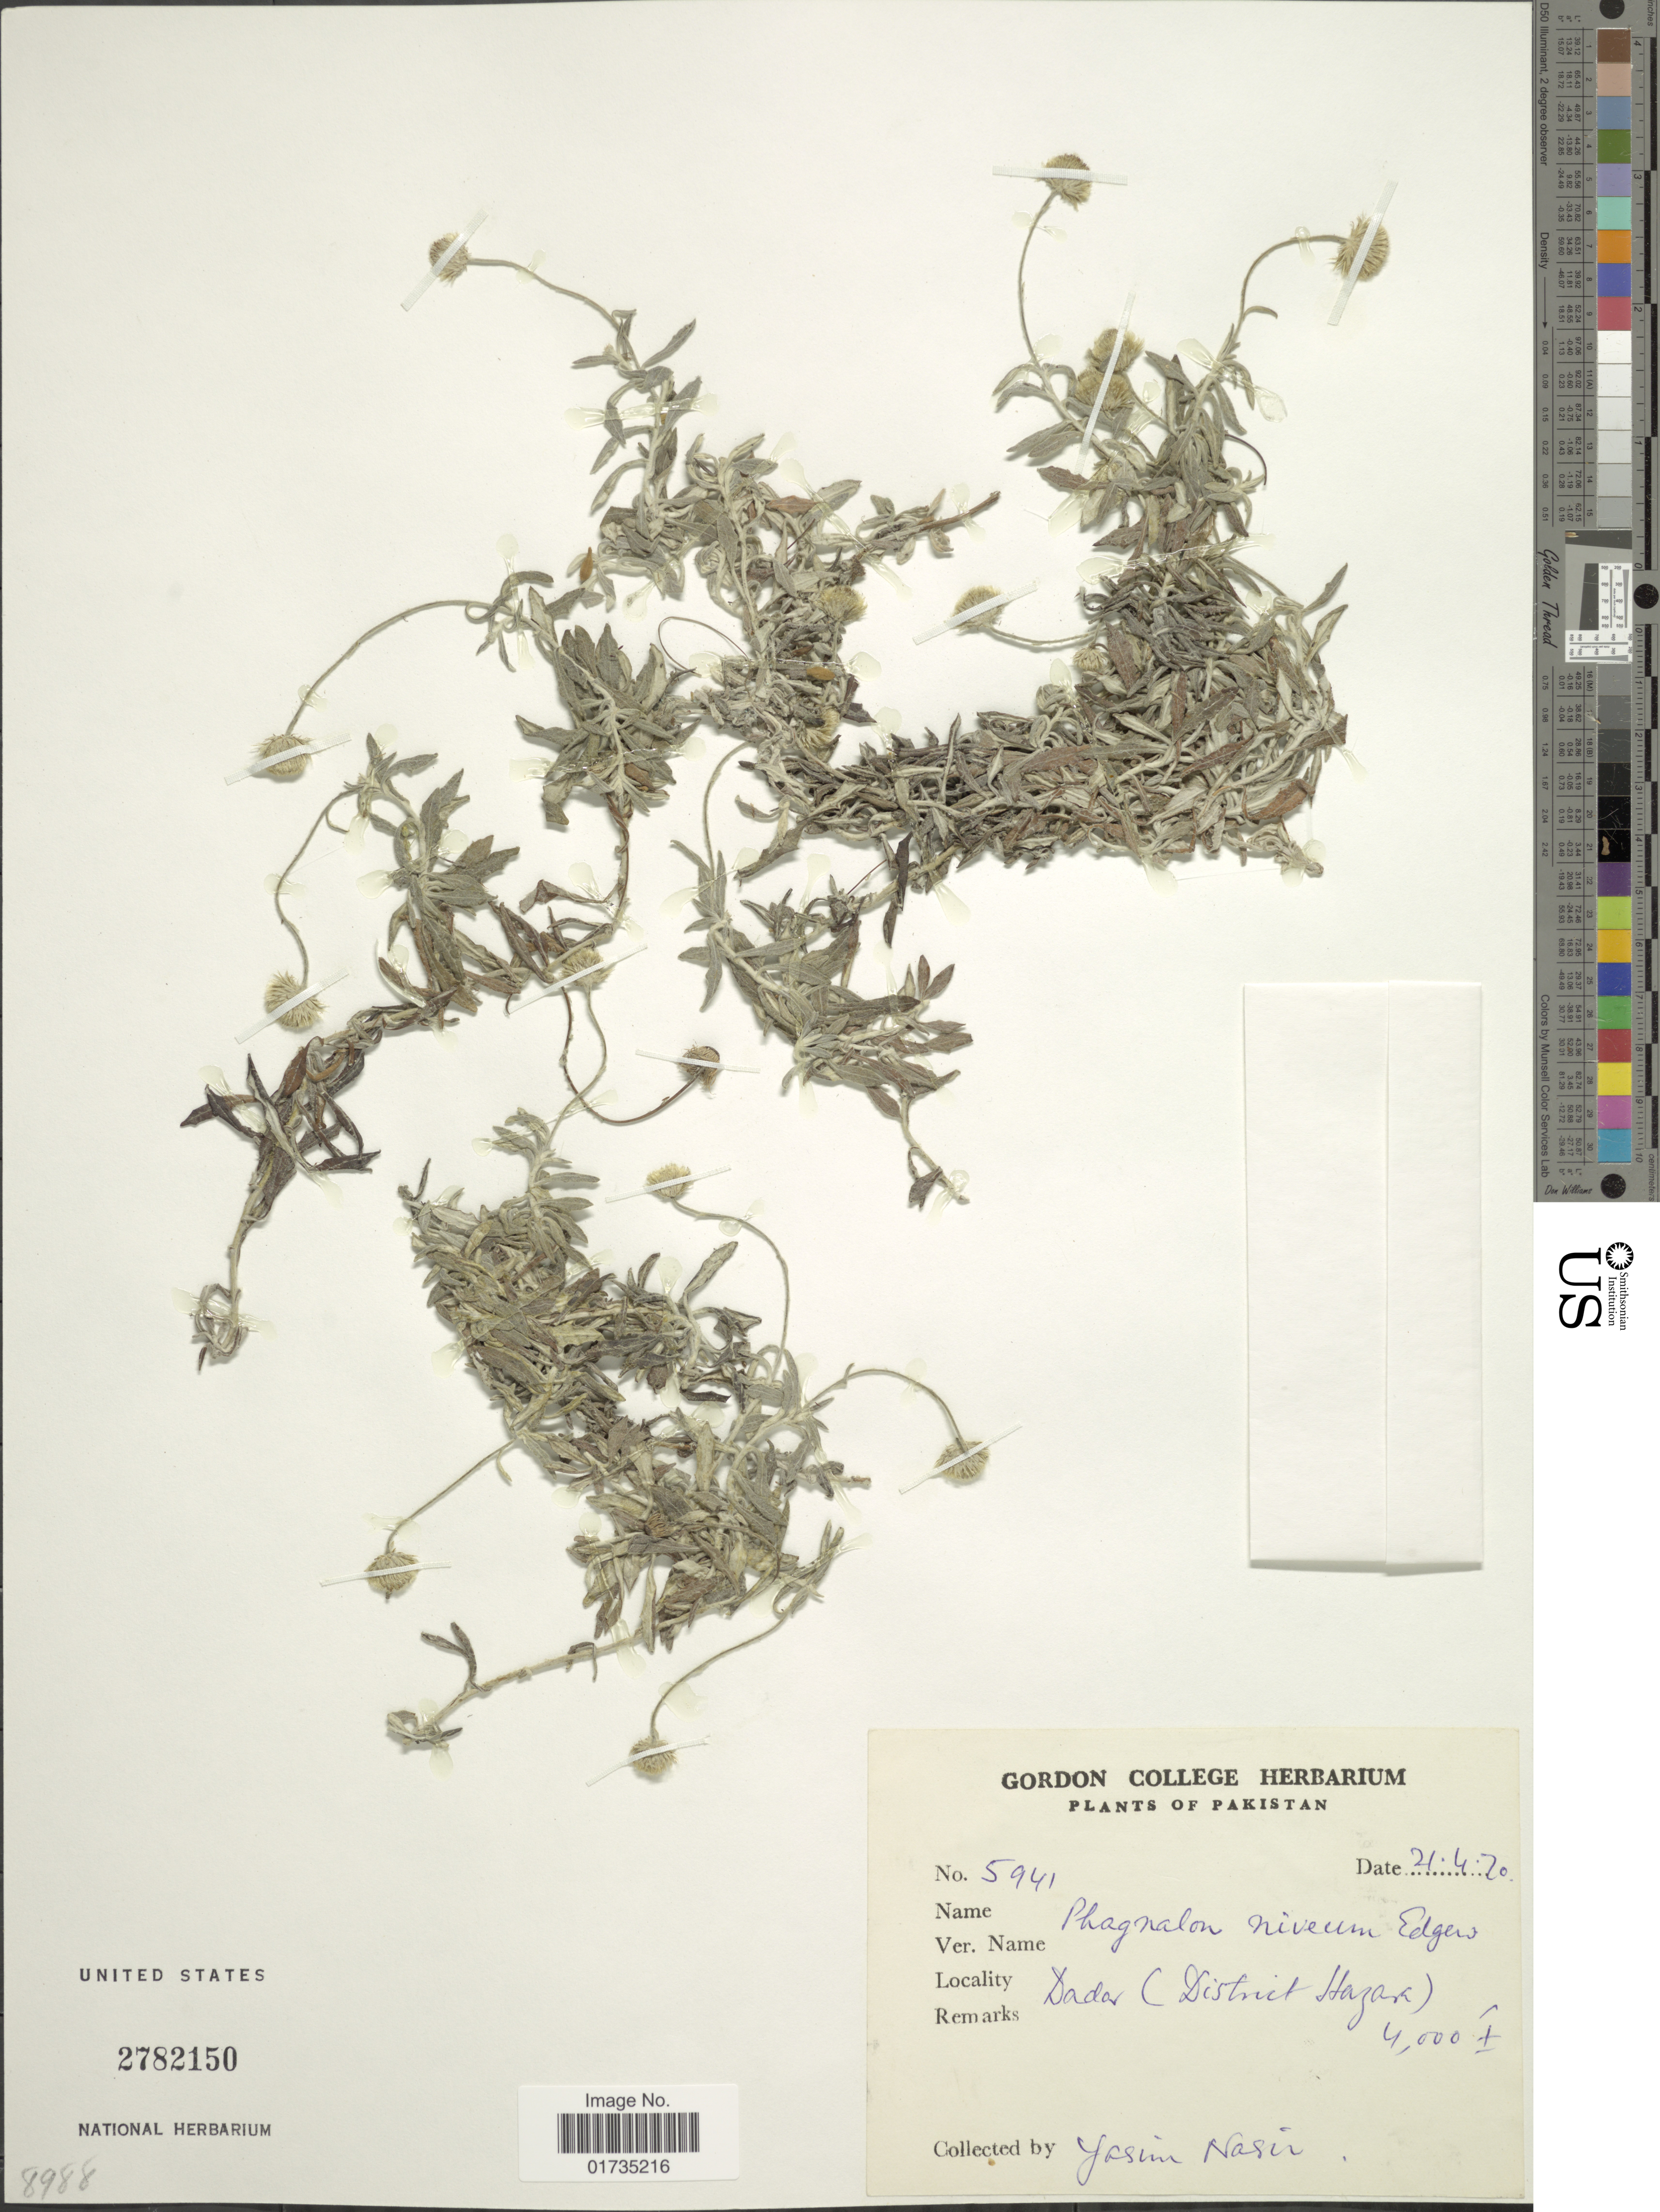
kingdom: Plantae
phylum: Tracheophyta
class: Magnoliopsida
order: Asterales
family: Asteraceae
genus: Phagnalon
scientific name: Phagnalon niveum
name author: Edgew.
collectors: Y. Nasir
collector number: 5941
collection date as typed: Transcribed d/m/y: 21/4/70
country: Pakistan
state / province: Khyber Pakhtunkhwa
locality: Pakistan. Dadar (District Hazara)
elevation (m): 1219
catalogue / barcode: US 2782150